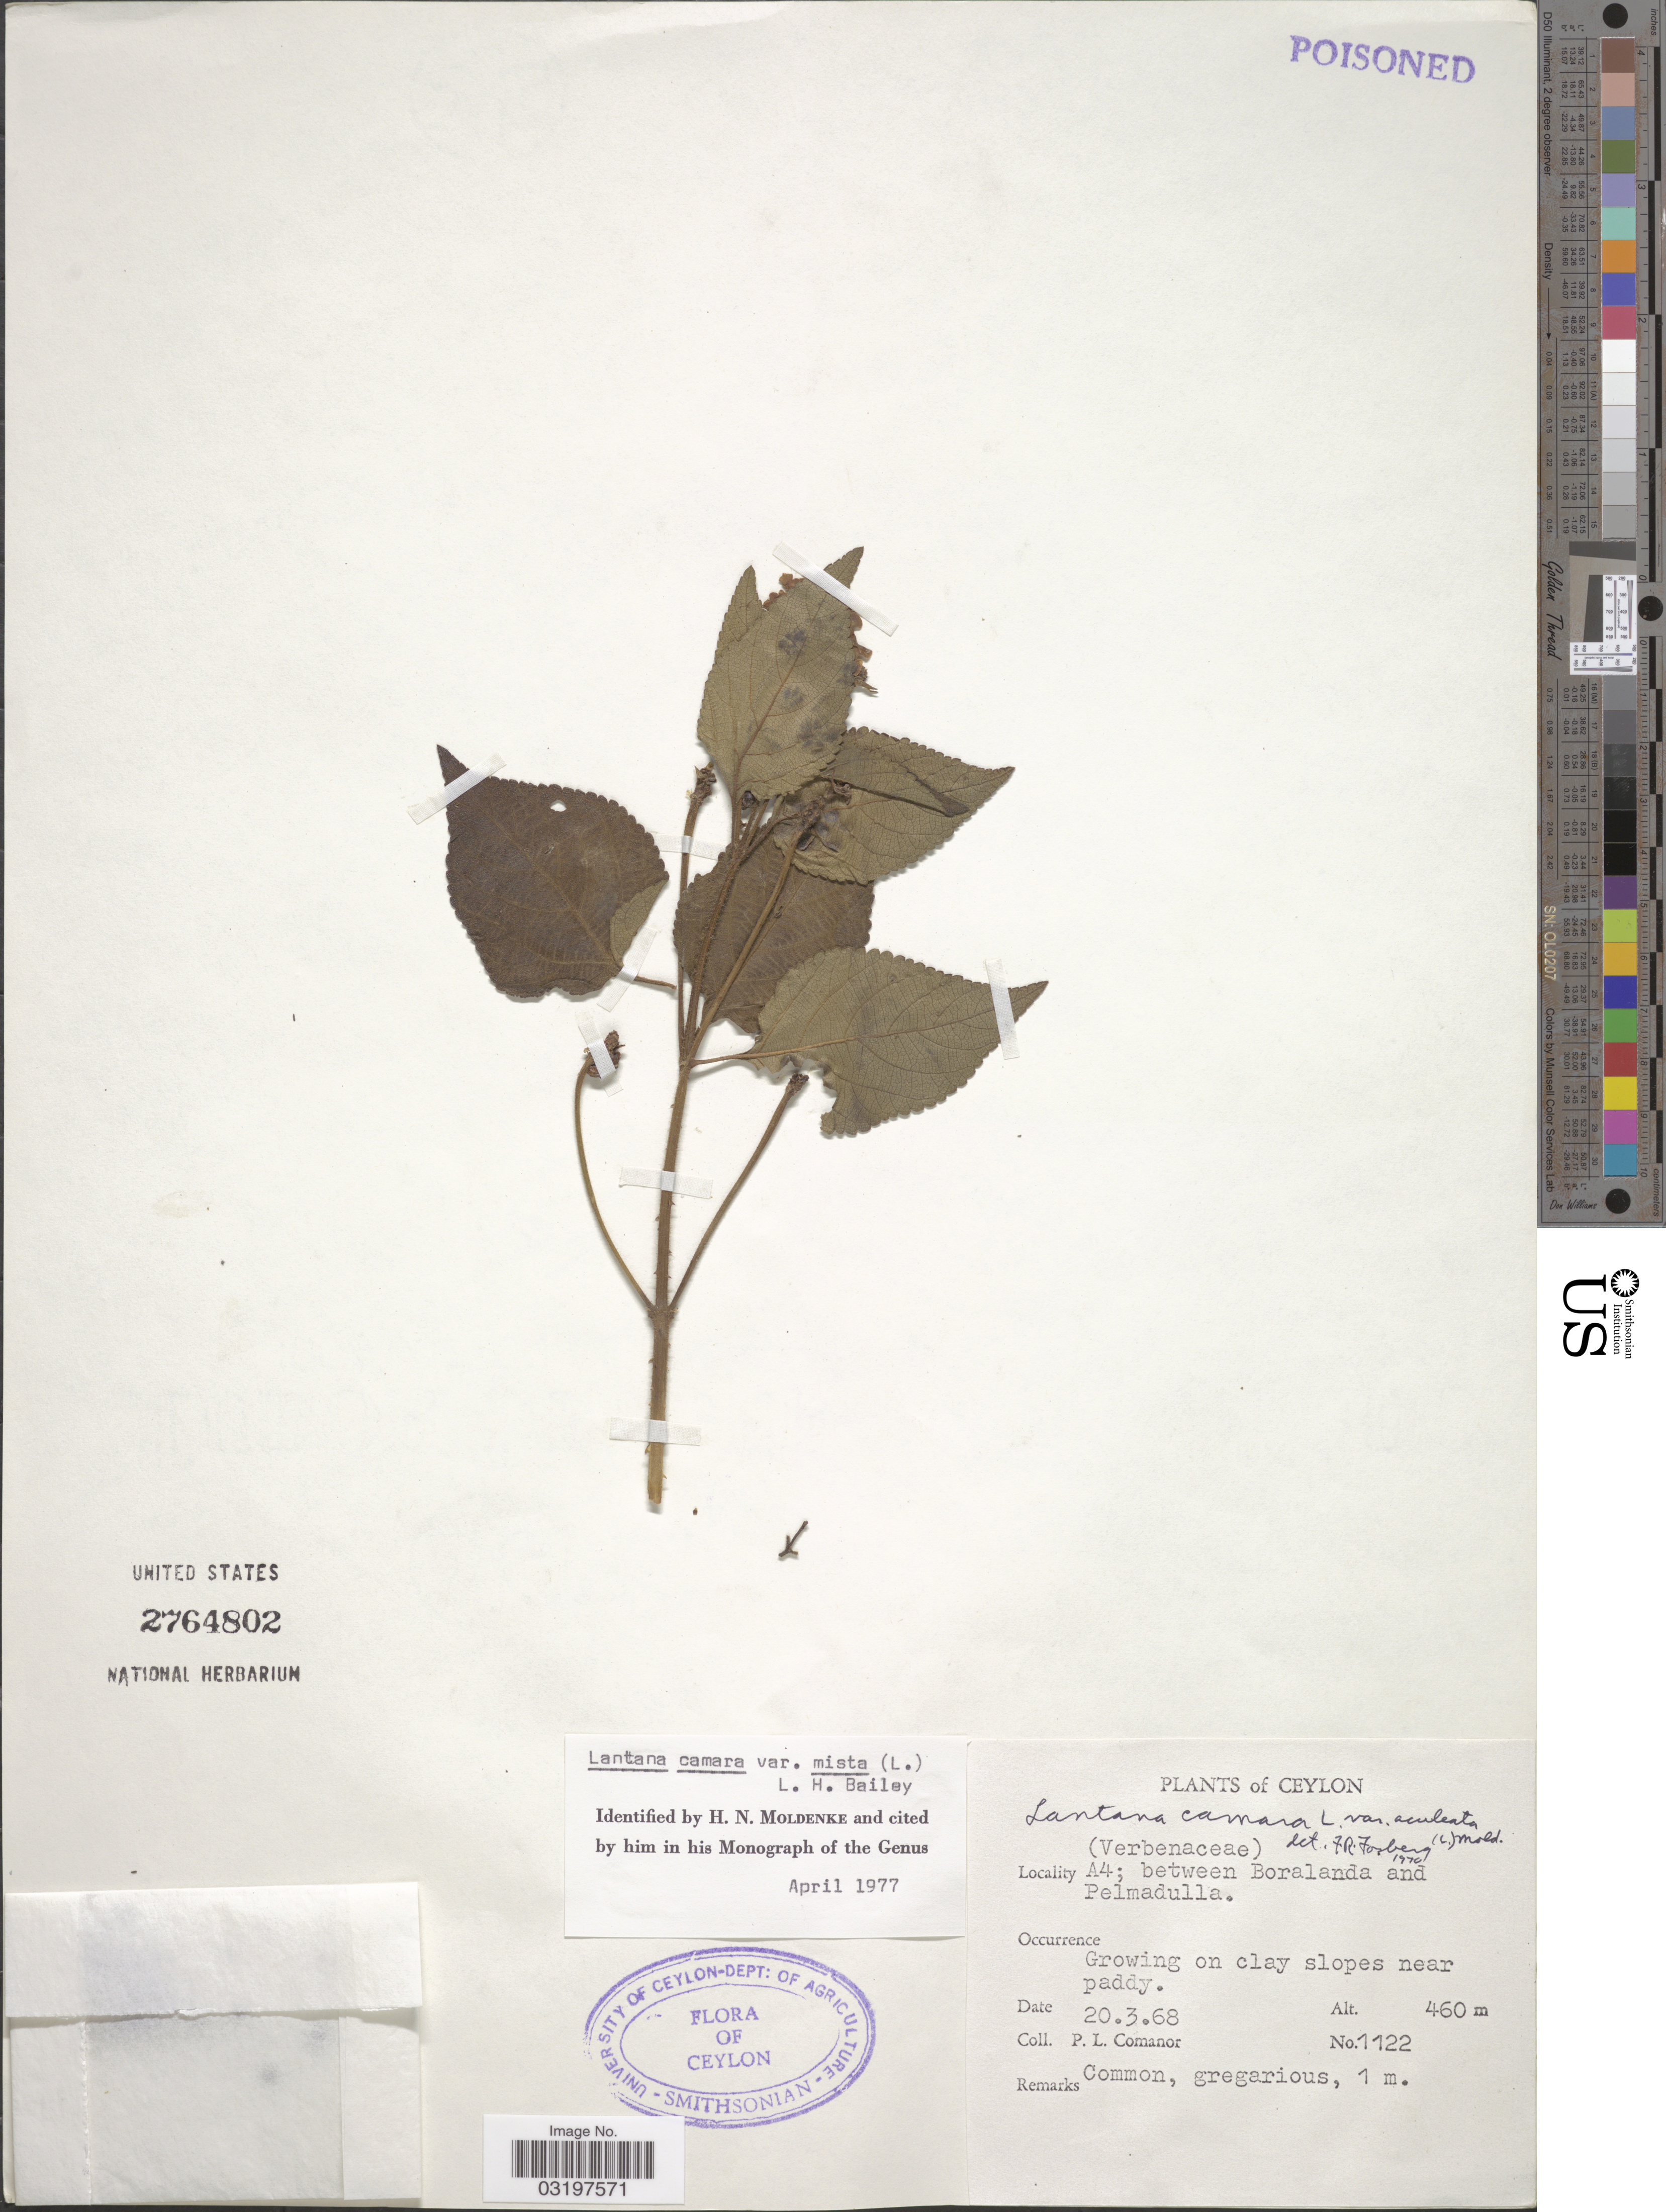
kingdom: Plantae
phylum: Tracheophyta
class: Magnoliopsida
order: Lamiales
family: Verbenaceae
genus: Lantana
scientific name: Lantana camara var. mista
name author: (L.) L.H. Bailey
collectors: P. Comanor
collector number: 1122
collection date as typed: Transcribed d/m/y: 20/3/68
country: Sri Lanka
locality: Ceylon. A4; between Boralanda and Pelmadulla.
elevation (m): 460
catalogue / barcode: US 2764802